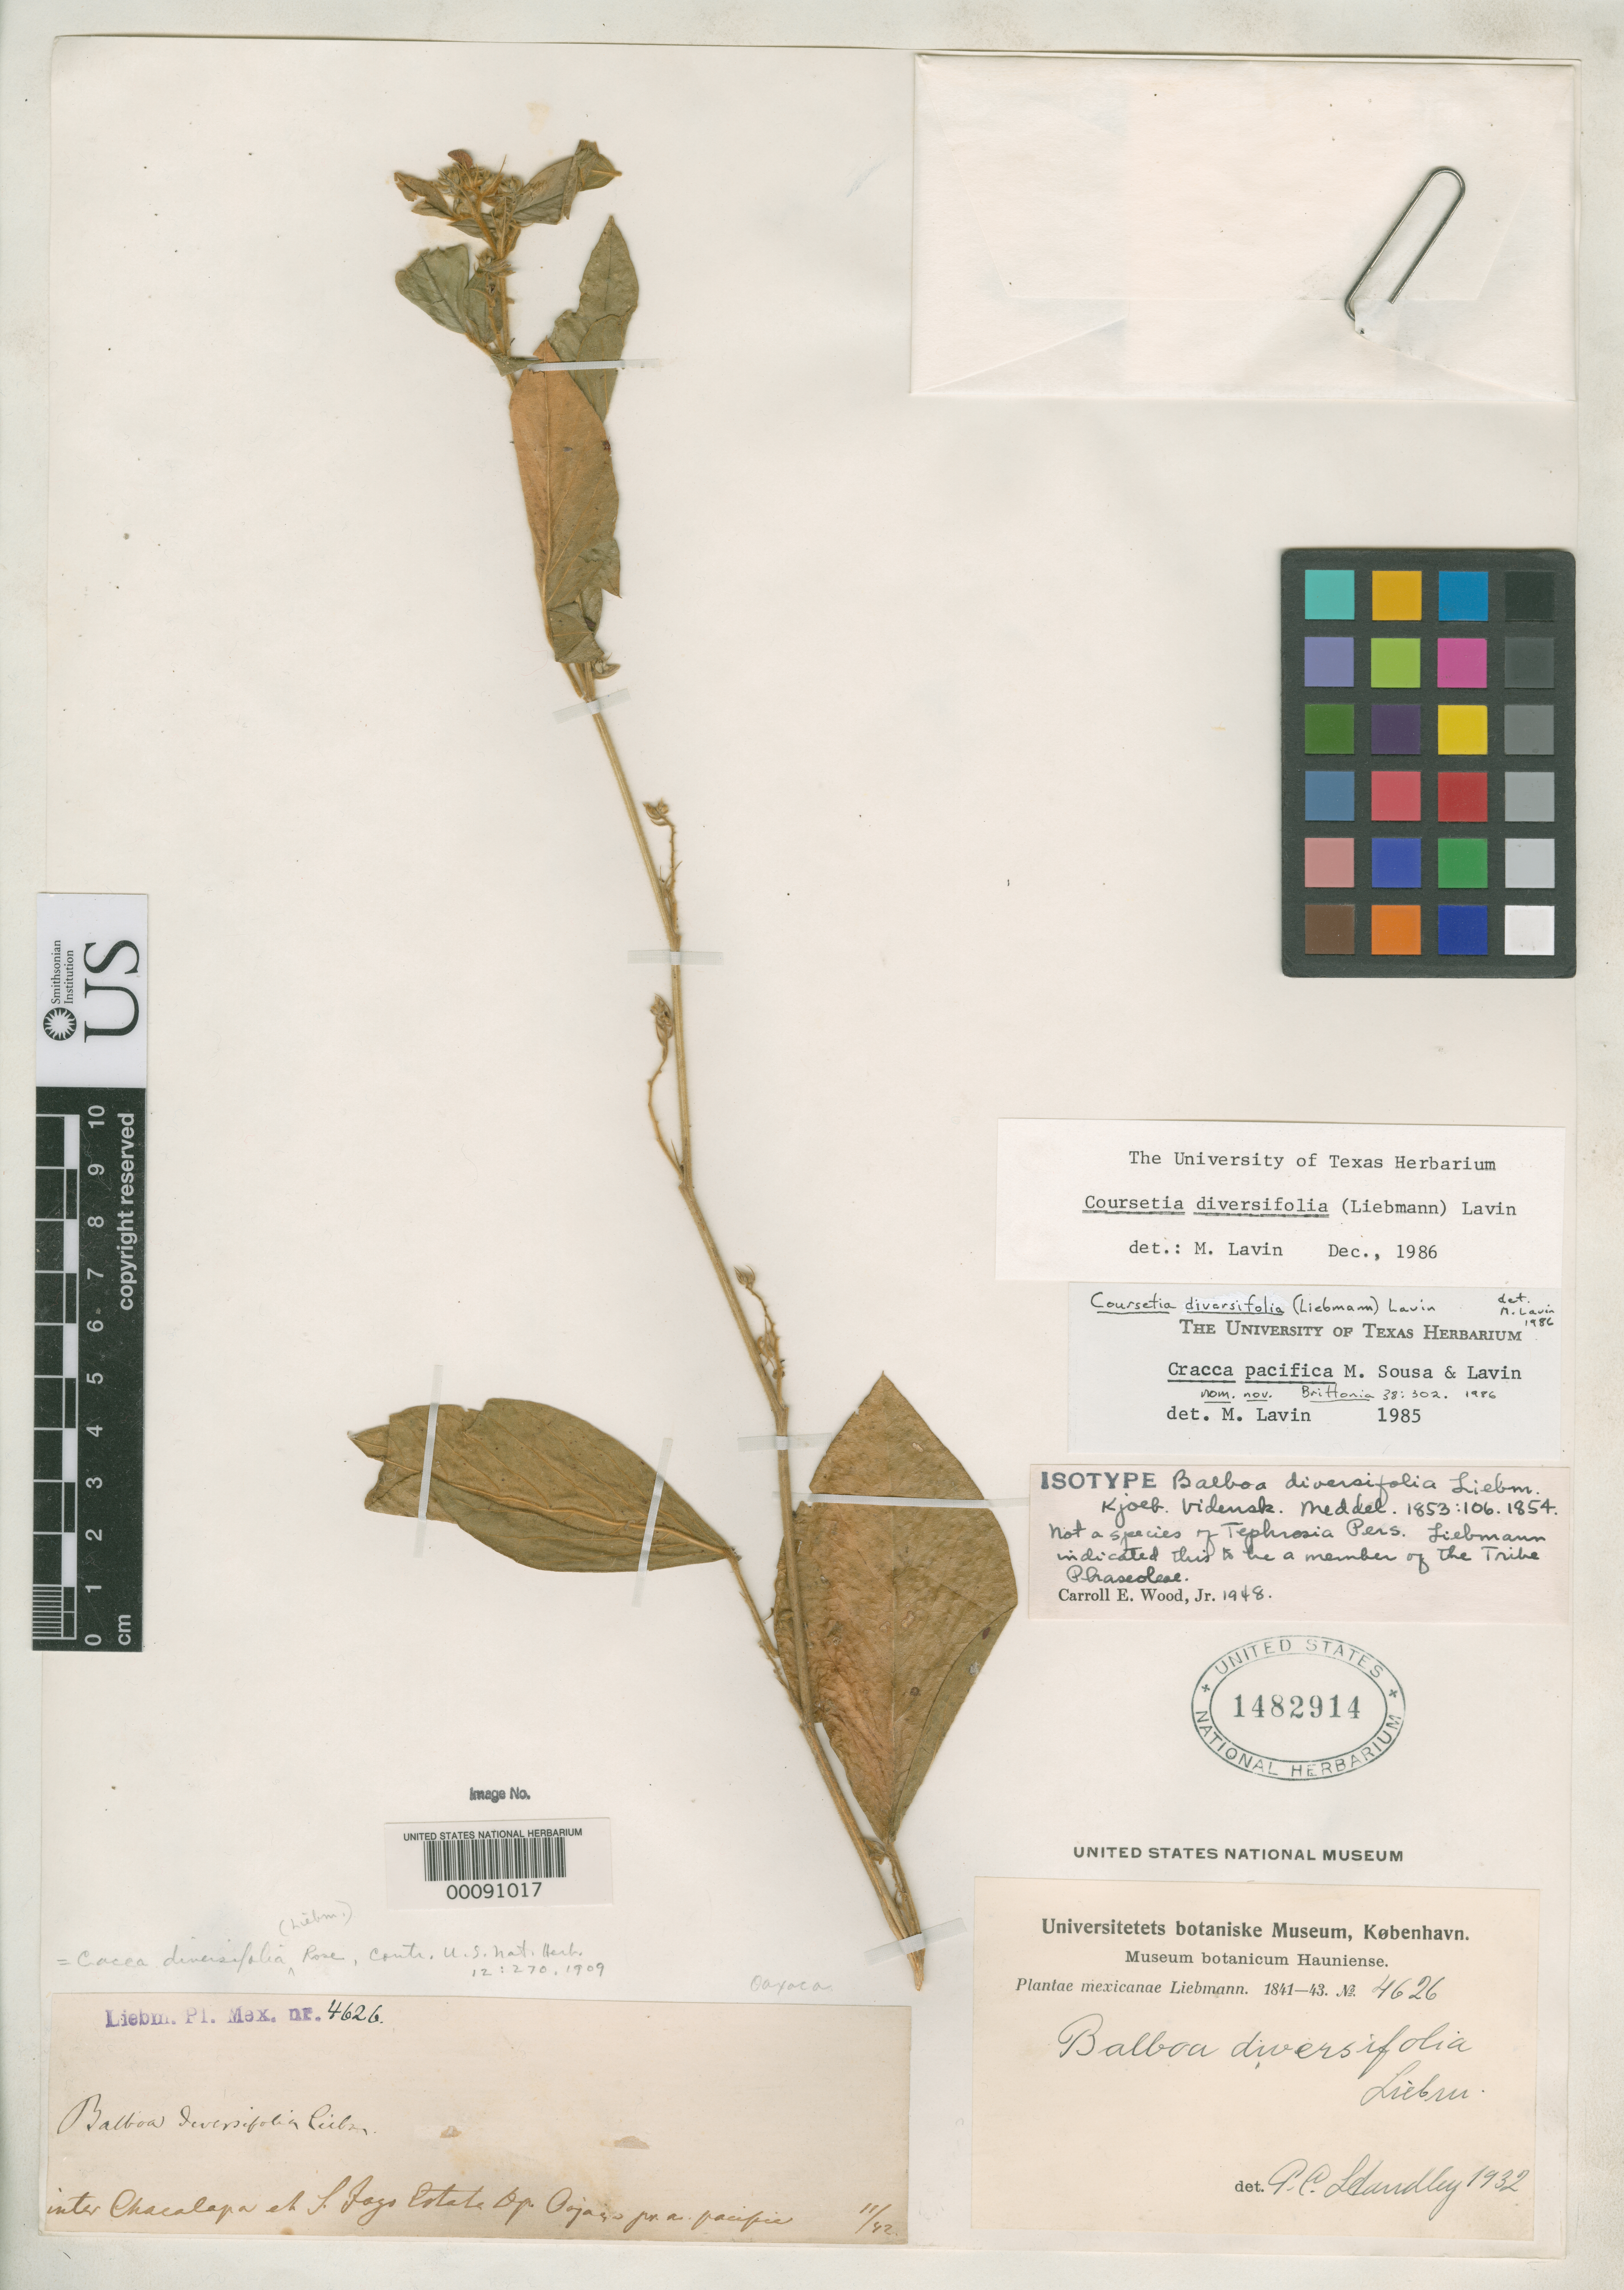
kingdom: Plantae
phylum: Tracheophyta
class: Magnoliopsida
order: Fabales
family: Fabaceae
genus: Balboa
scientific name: Balboa diversifolia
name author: Liebm.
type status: Isotype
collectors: F. M. Liebmann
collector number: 4626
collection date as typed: Nov 1842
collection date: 1842-11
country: Mexico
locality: E of Monserrat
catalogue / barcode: US 1482914